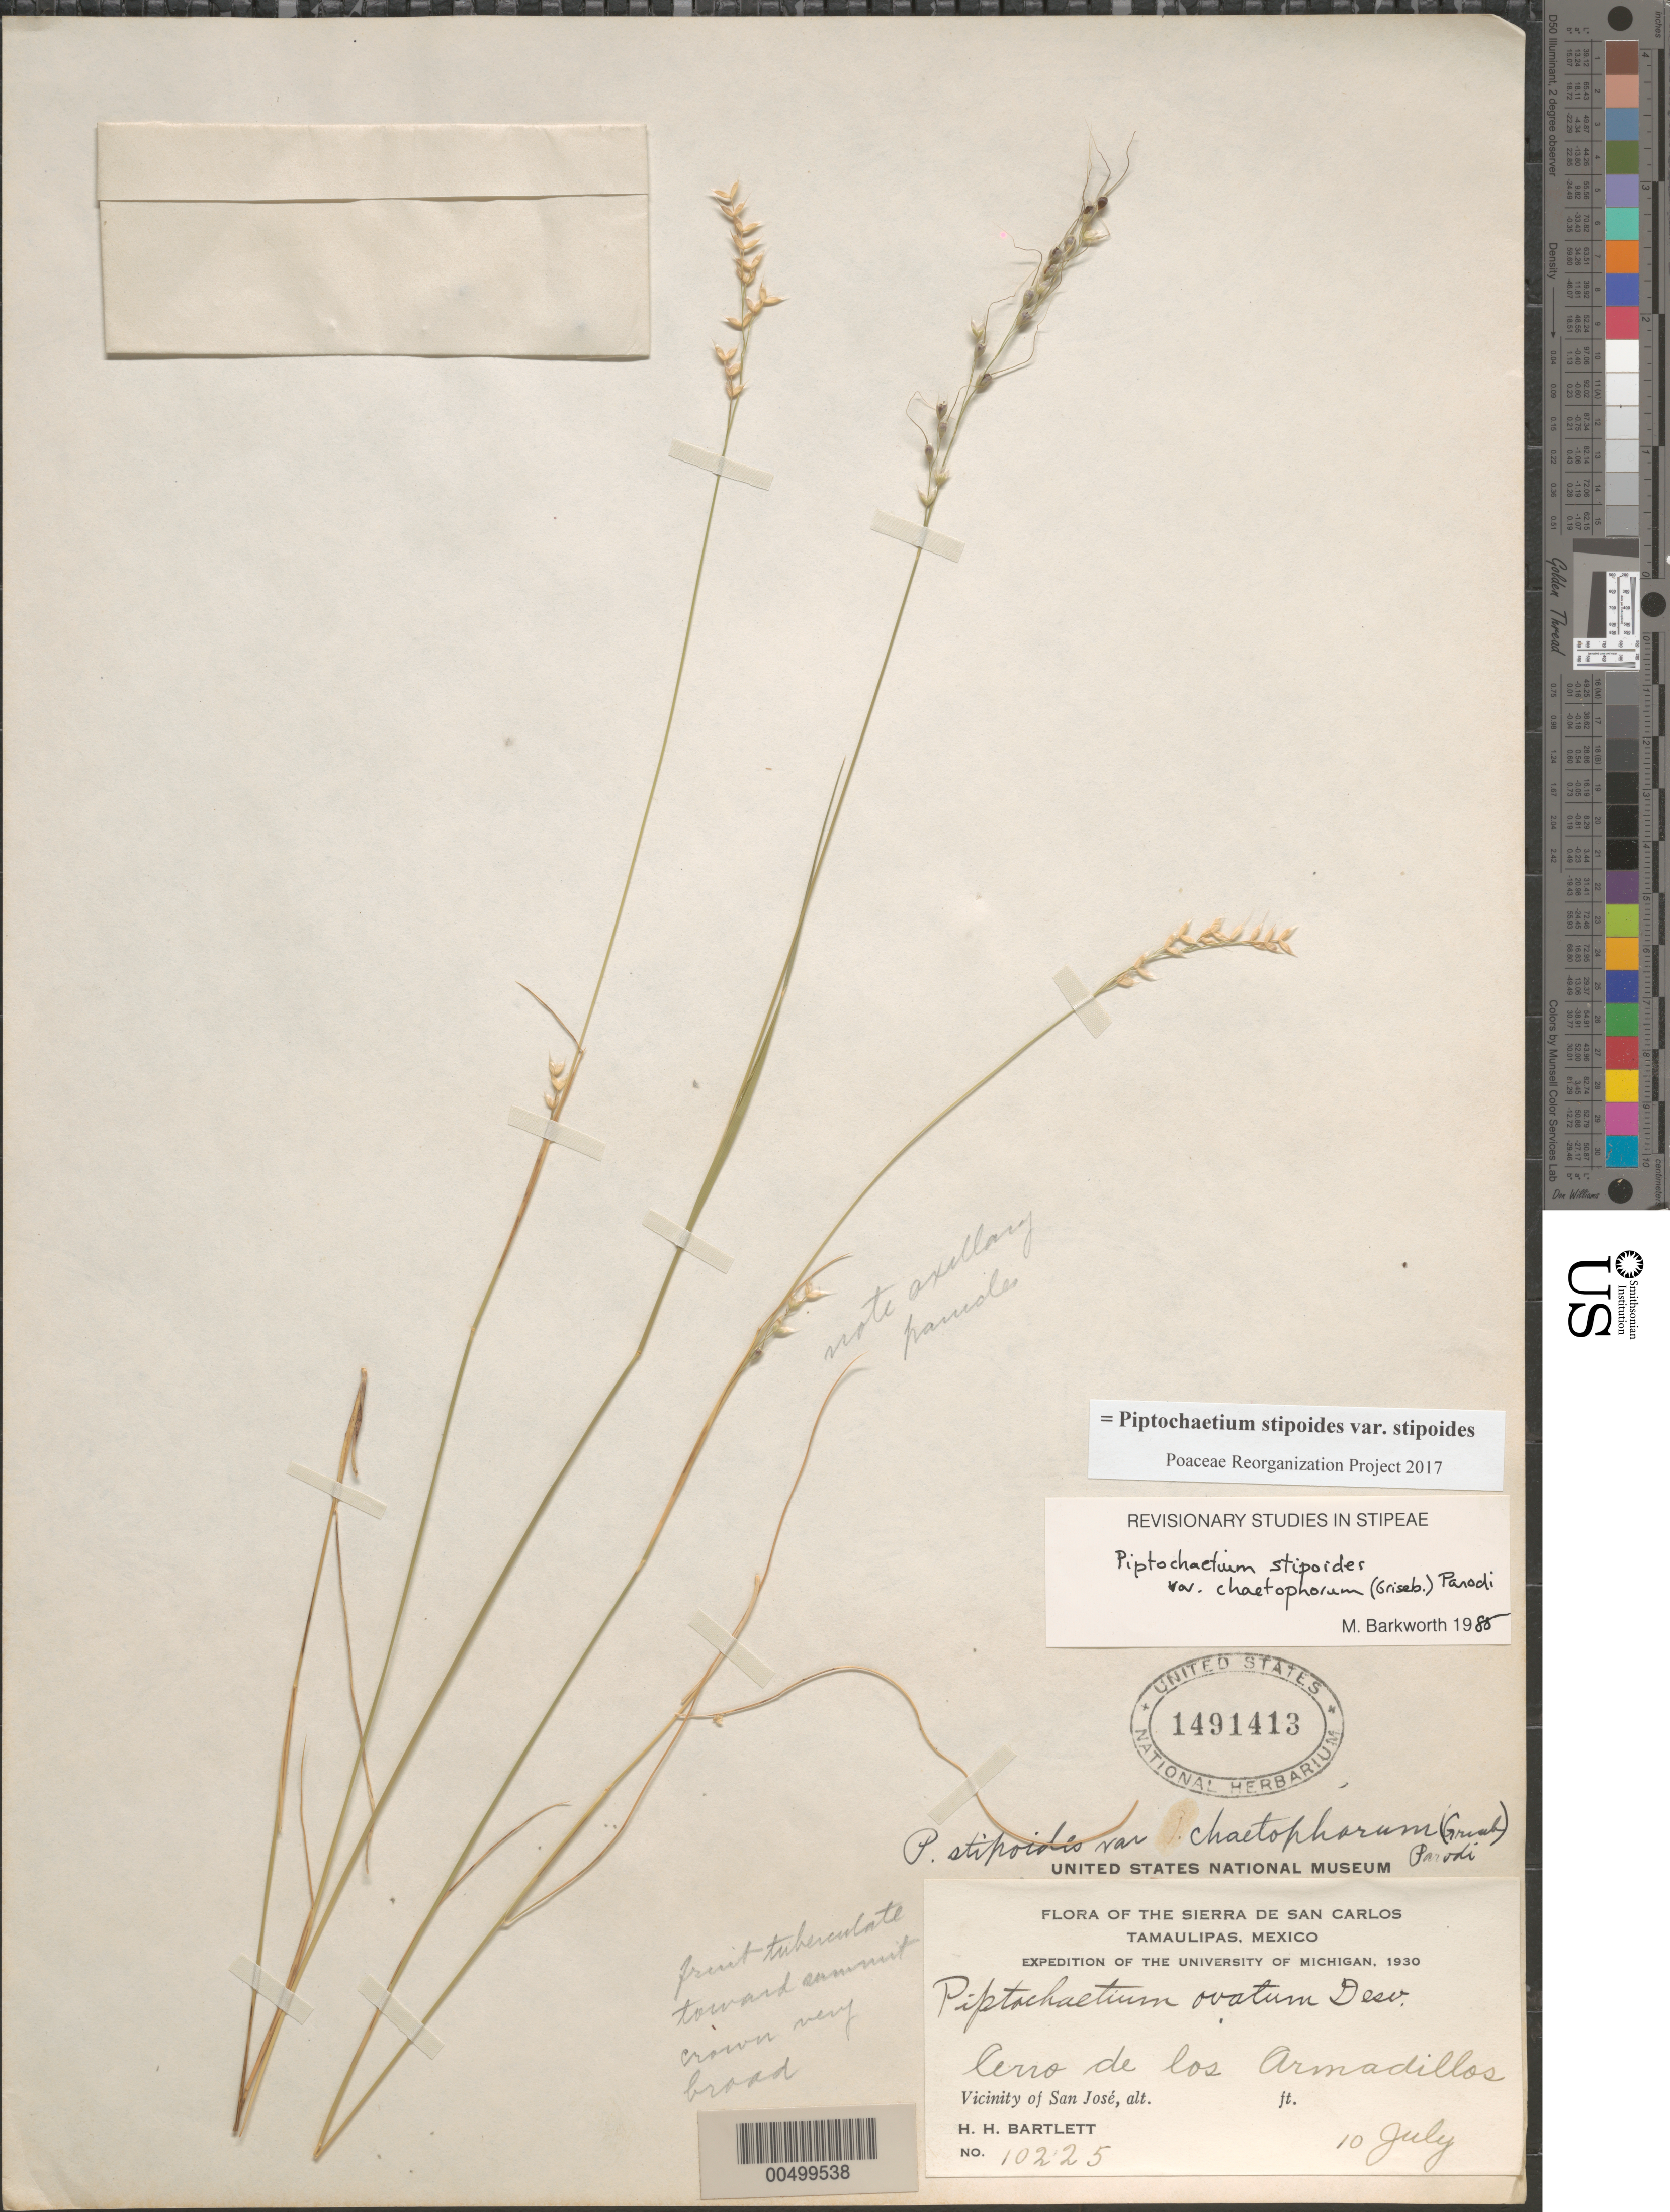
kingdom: Plantae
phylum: Tracheophyta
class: Liliopsida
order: Poales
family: Poaceae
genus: Piptochaetium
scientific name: Piptochaetium stipoides var. stipoides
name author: (Trin. & Rupr.) Hack.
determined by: Poaceae Reorganization Project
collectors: H. H. Bartlett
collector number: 10225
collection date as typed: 10 Jul 1930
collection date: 1930-07-10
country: Mexico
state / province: Tamaulipas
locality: Sierra de San Carlos, Cerro de los Armadillos, vicinity of San Jos‚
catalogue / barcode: US 1491413